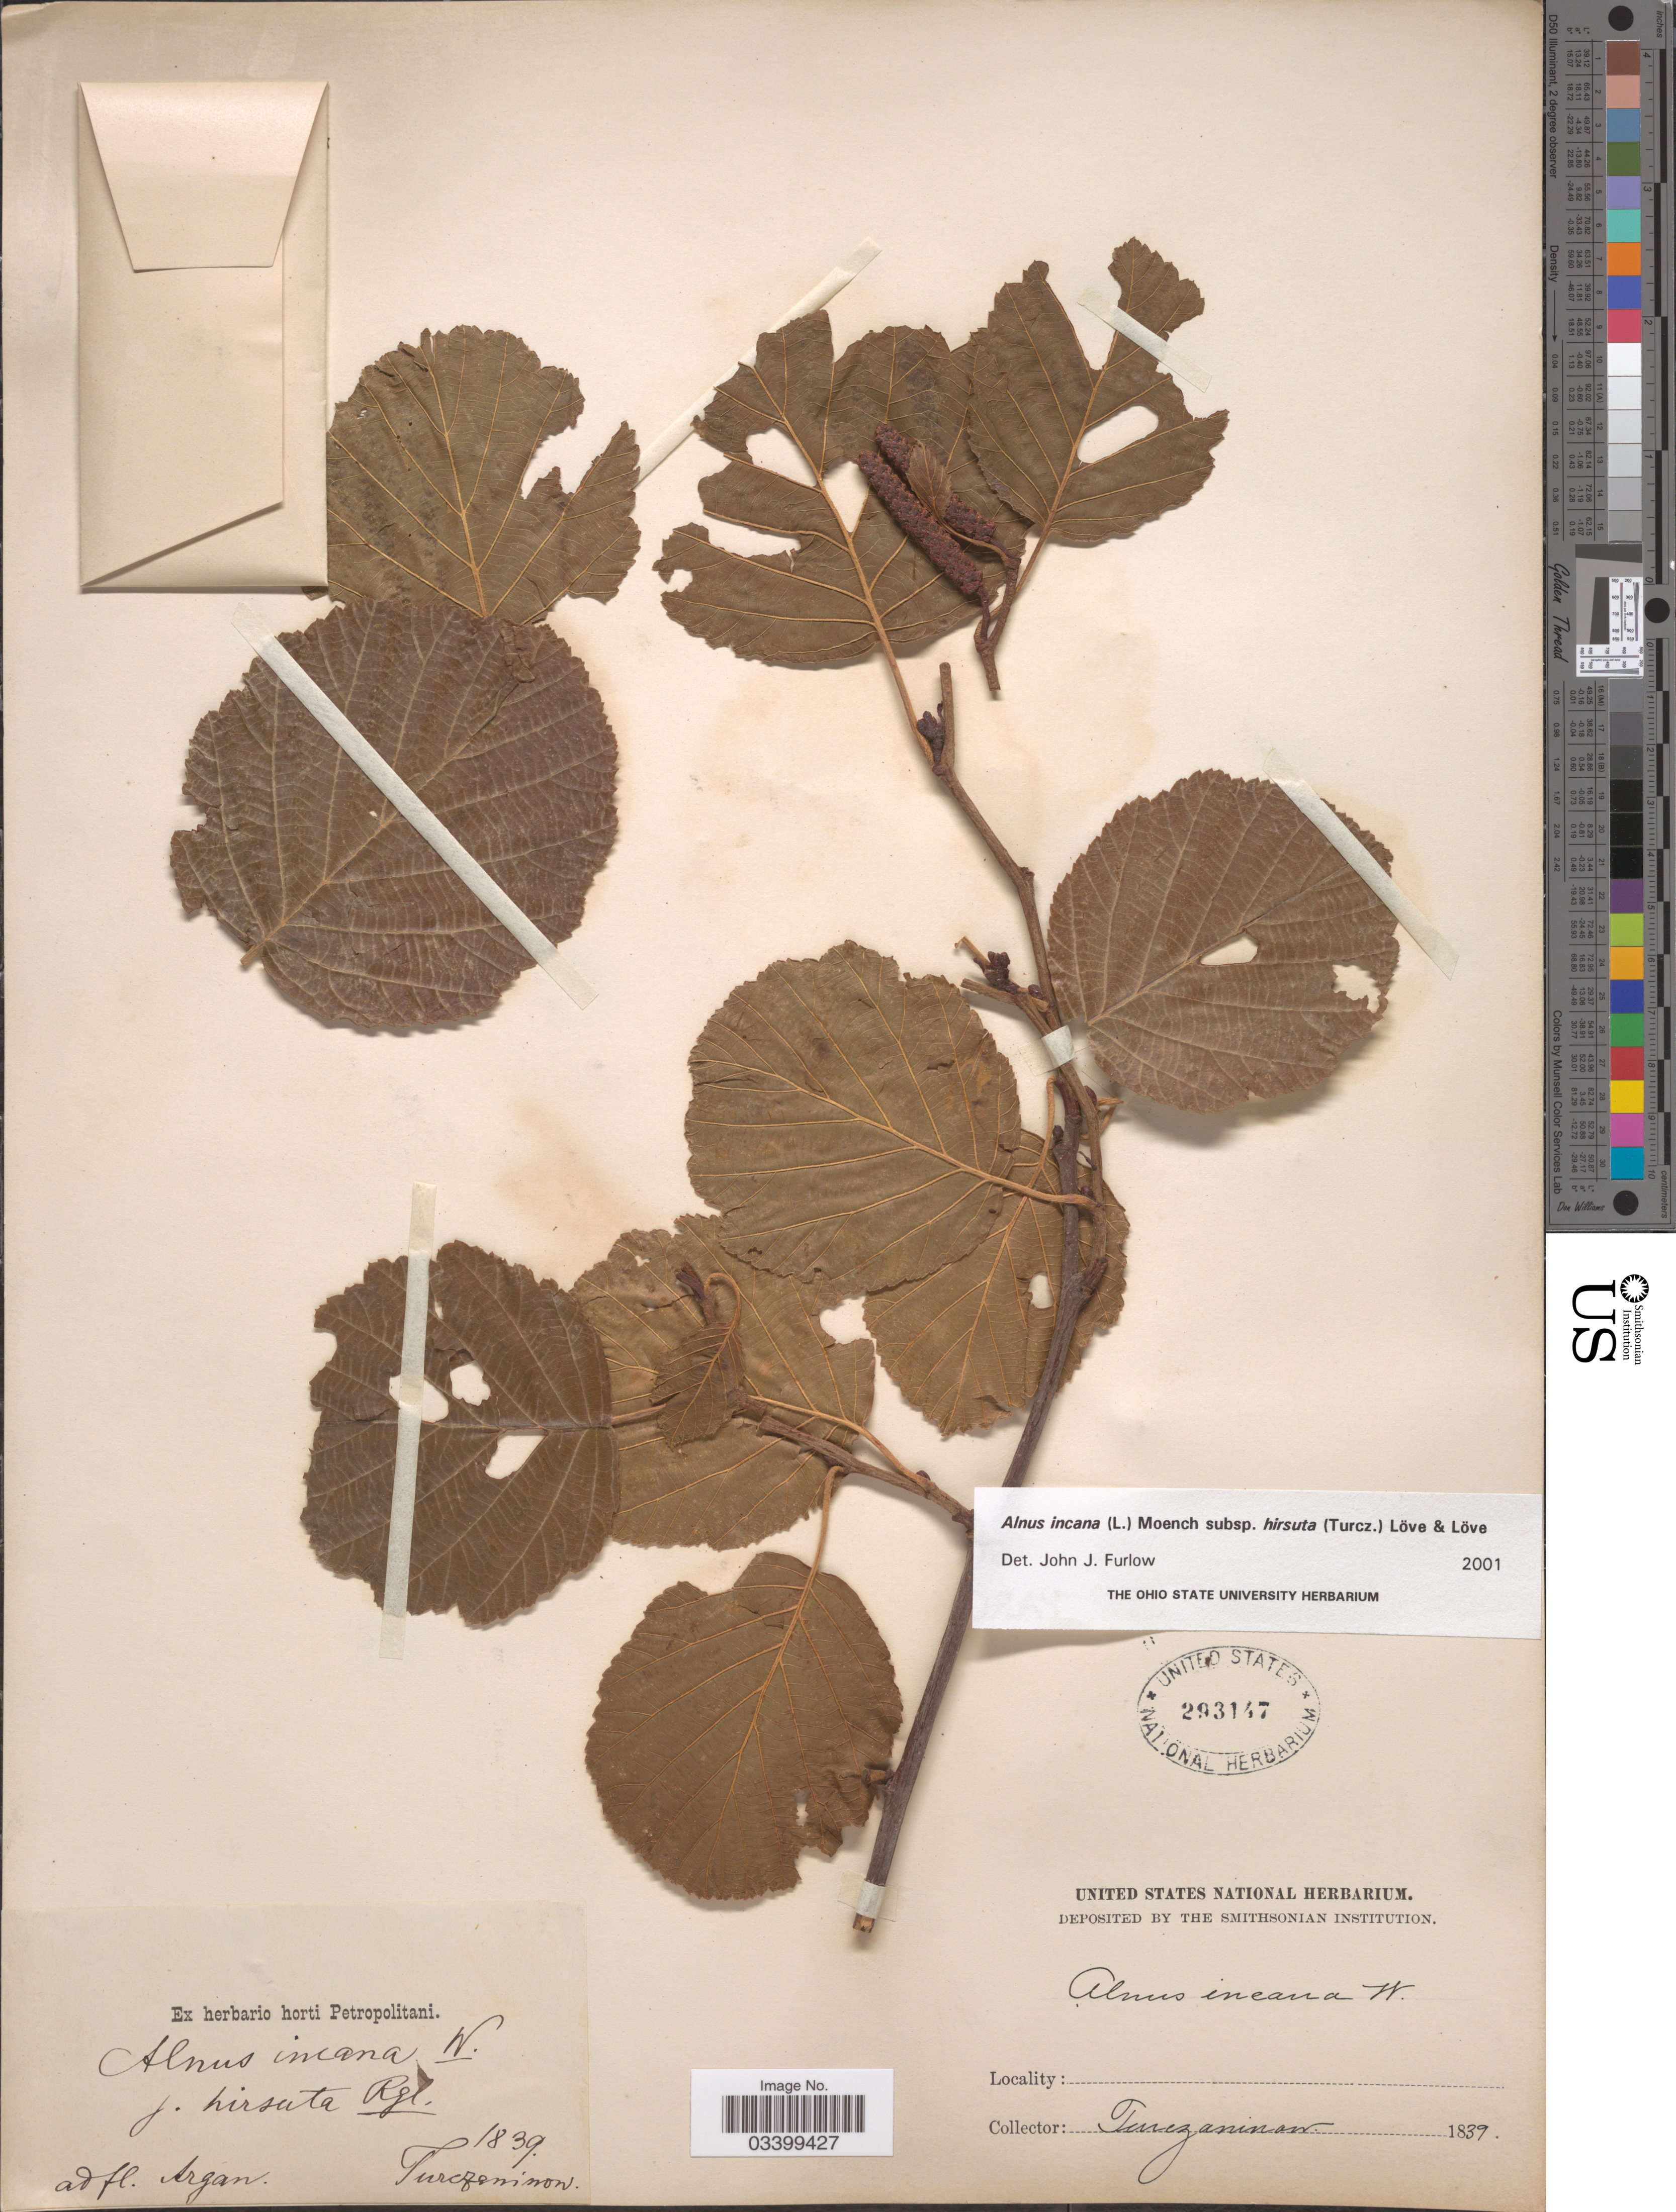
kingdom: Plantae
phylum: Tracheophyta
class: Magnoliopsida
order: Fagales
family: Betulaceae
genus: Alnus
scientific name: Alnus incana subsp. hirsuta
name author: (Spach) Á. Löve & D. Löve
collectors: Turczaninow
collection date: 1839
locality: Argan.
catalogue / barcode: US 293147